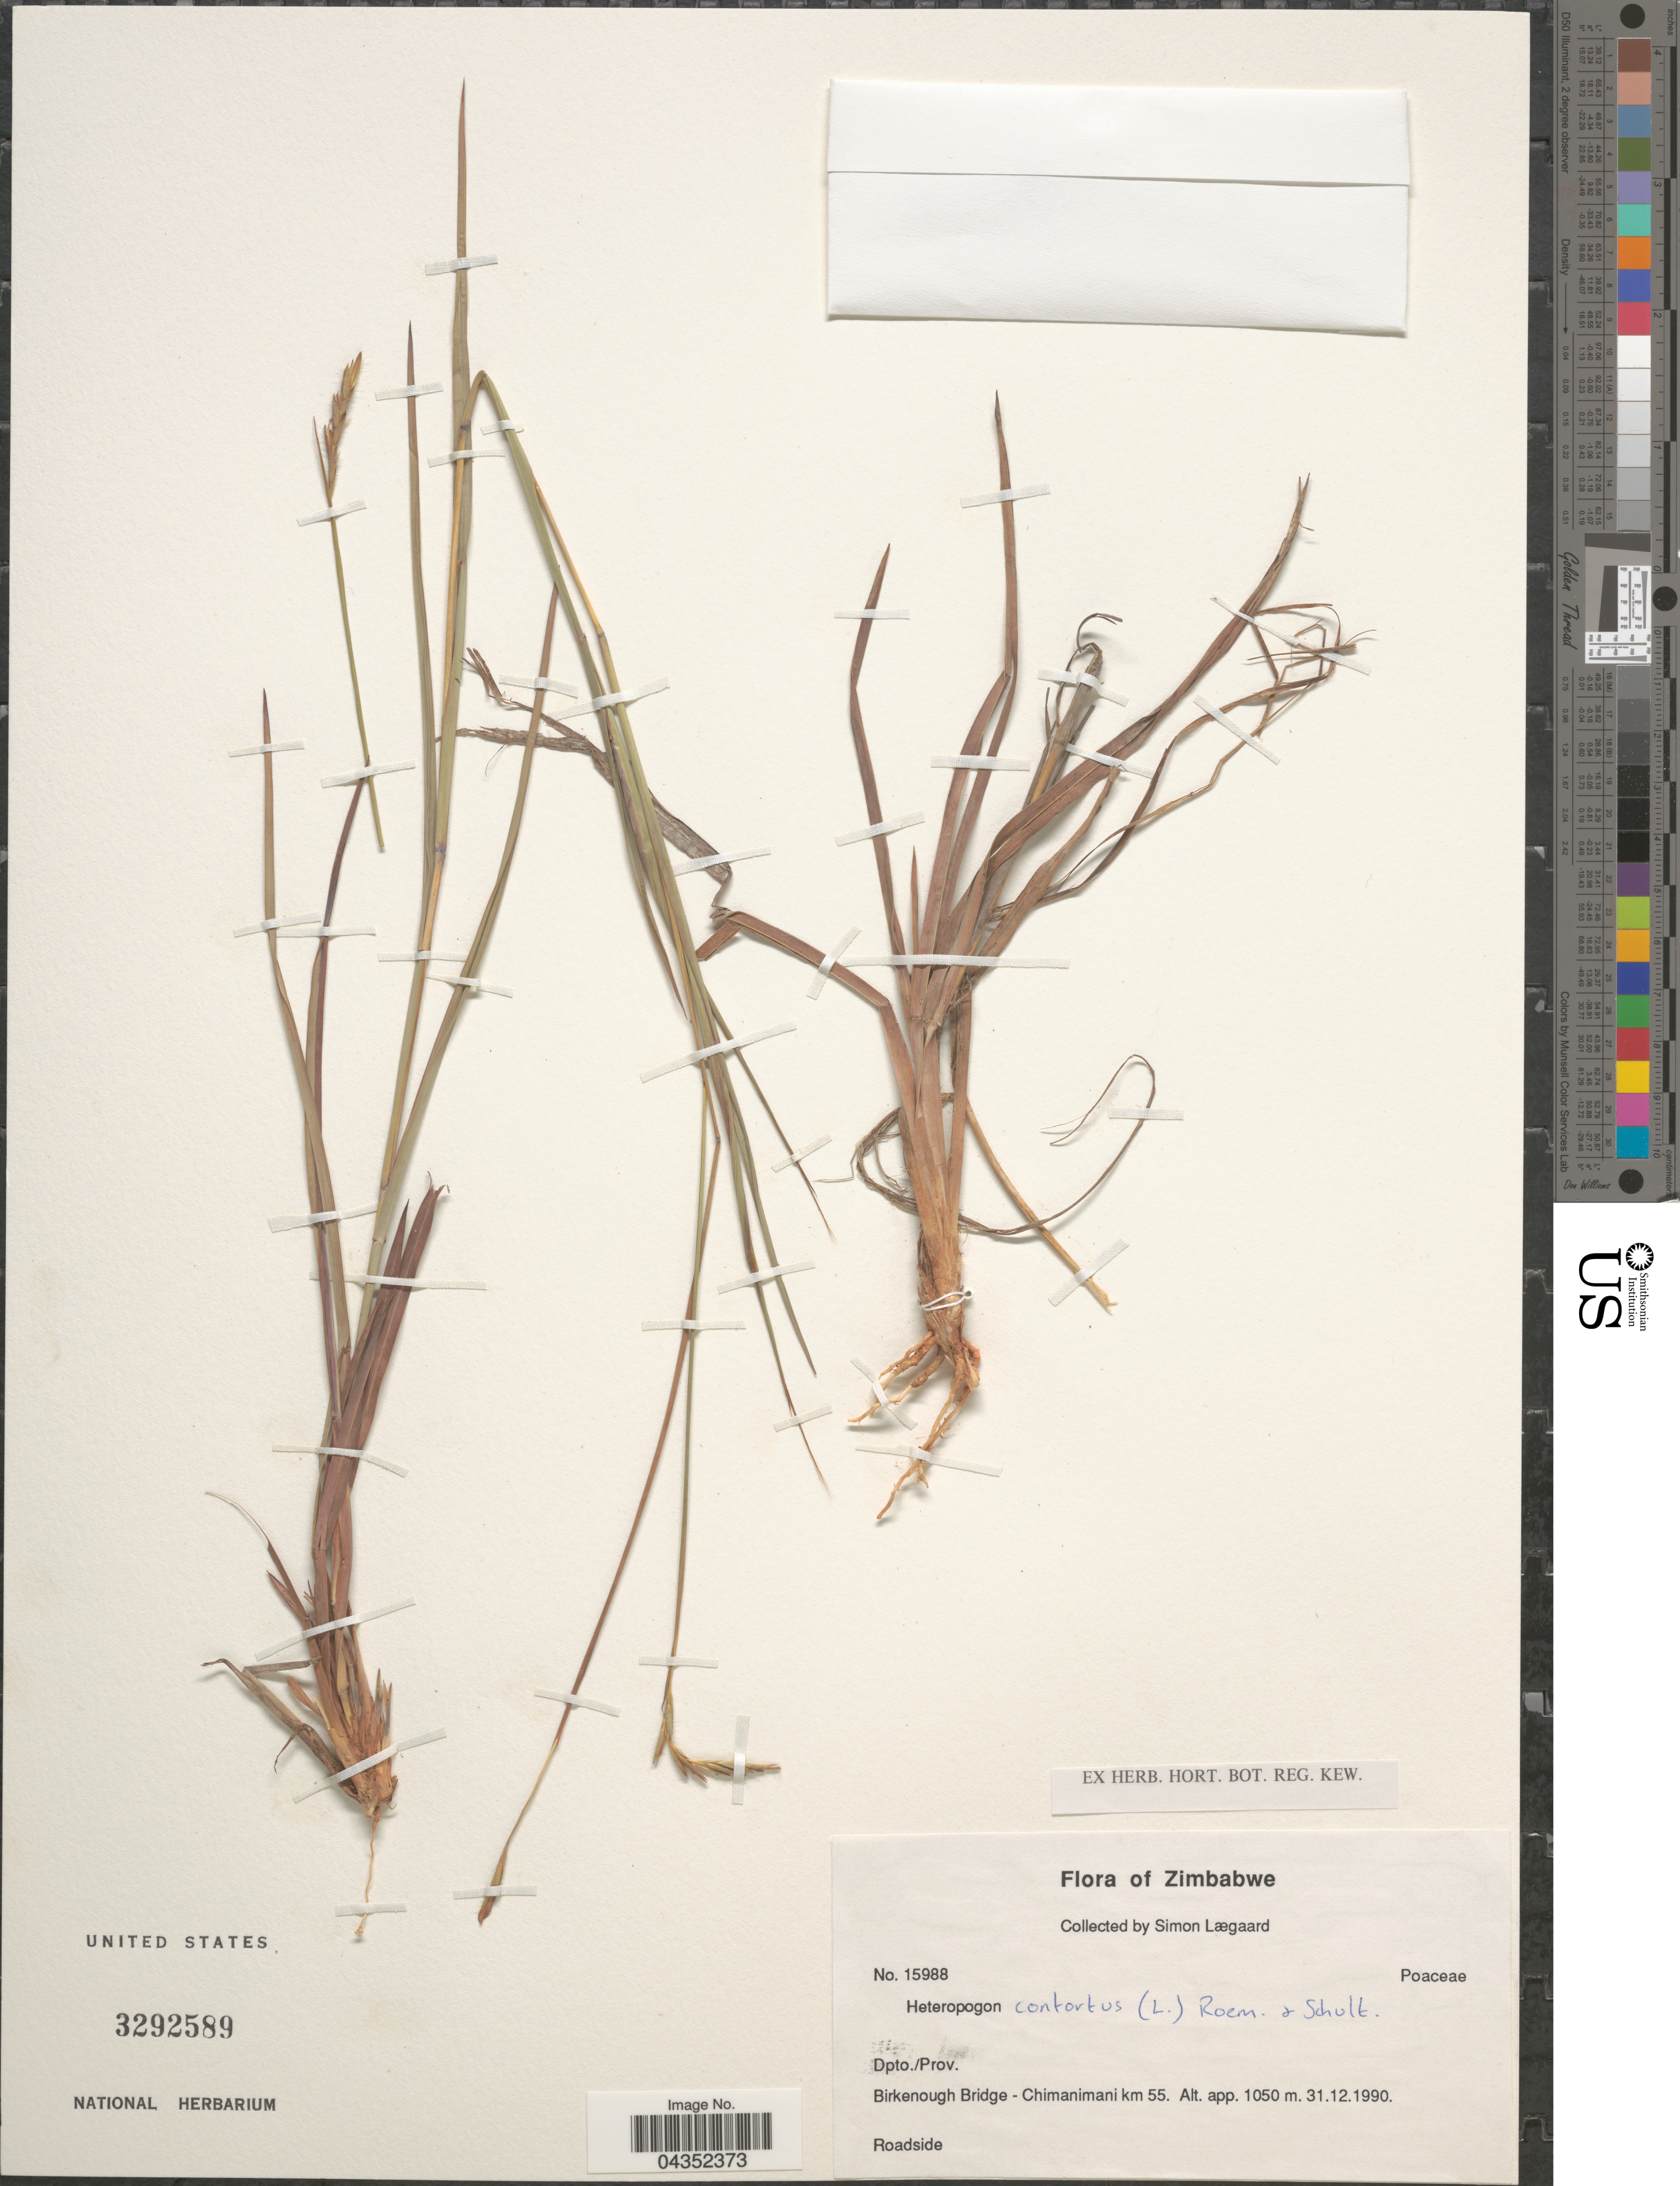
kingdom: Plantae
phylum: Tracheophyta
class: Liliopsida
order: Poales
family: Poaceae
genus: Heteropogon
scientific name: Heteropogon contortus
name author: (L.) P. Beauv. ex Roem. & Schult.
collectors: S. Lægaard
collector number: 15988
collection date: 1990-12-31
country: Zimbabwe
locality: Dpto./Prov. Birkenough Bridge-Chimanimani km 55. Roadside.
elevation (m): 1050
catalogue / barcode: US 3292589